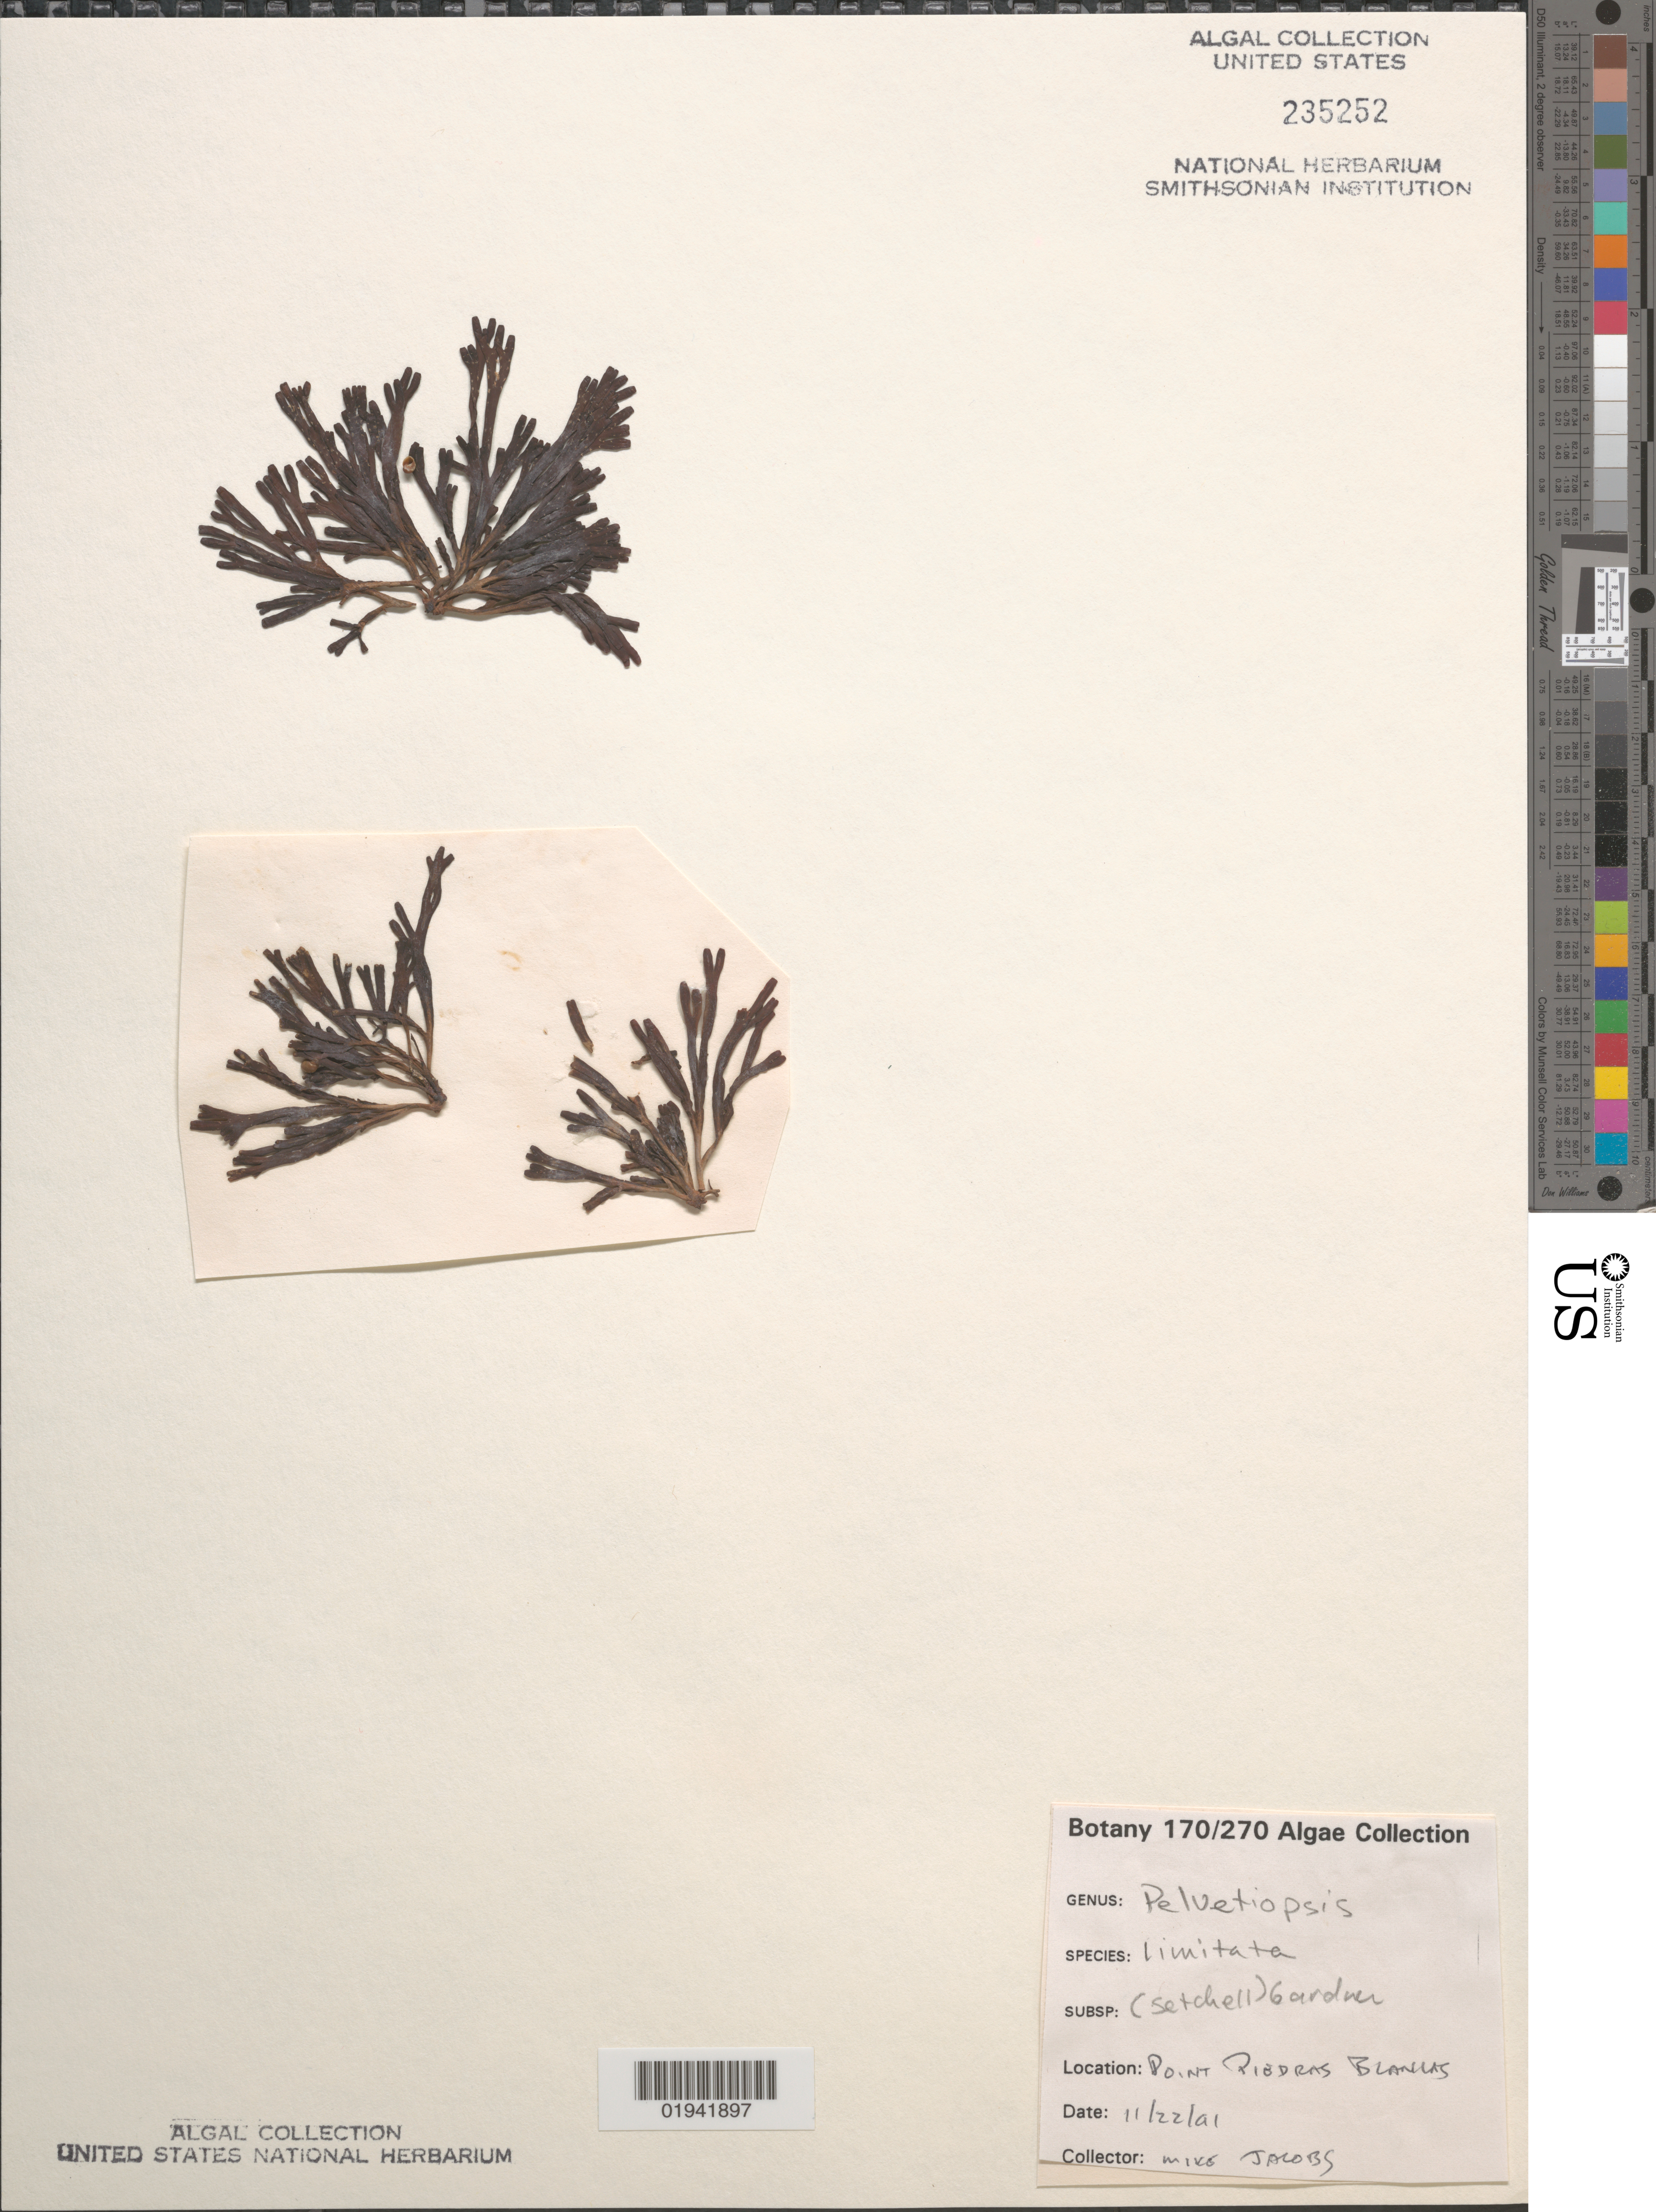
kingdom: Chromista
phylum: Ochrophyta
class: Phaeophyceae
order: Fucales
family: Fucaceae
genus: Pelvetiopsis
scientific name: Pelvetiopsis limitata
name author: N.L. Gardner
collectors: M. Jacobs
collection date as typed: Transcribed d/m/y: 22/11/91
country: United States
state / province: California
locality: Point Piedras Blancas.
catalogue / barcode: US 235252